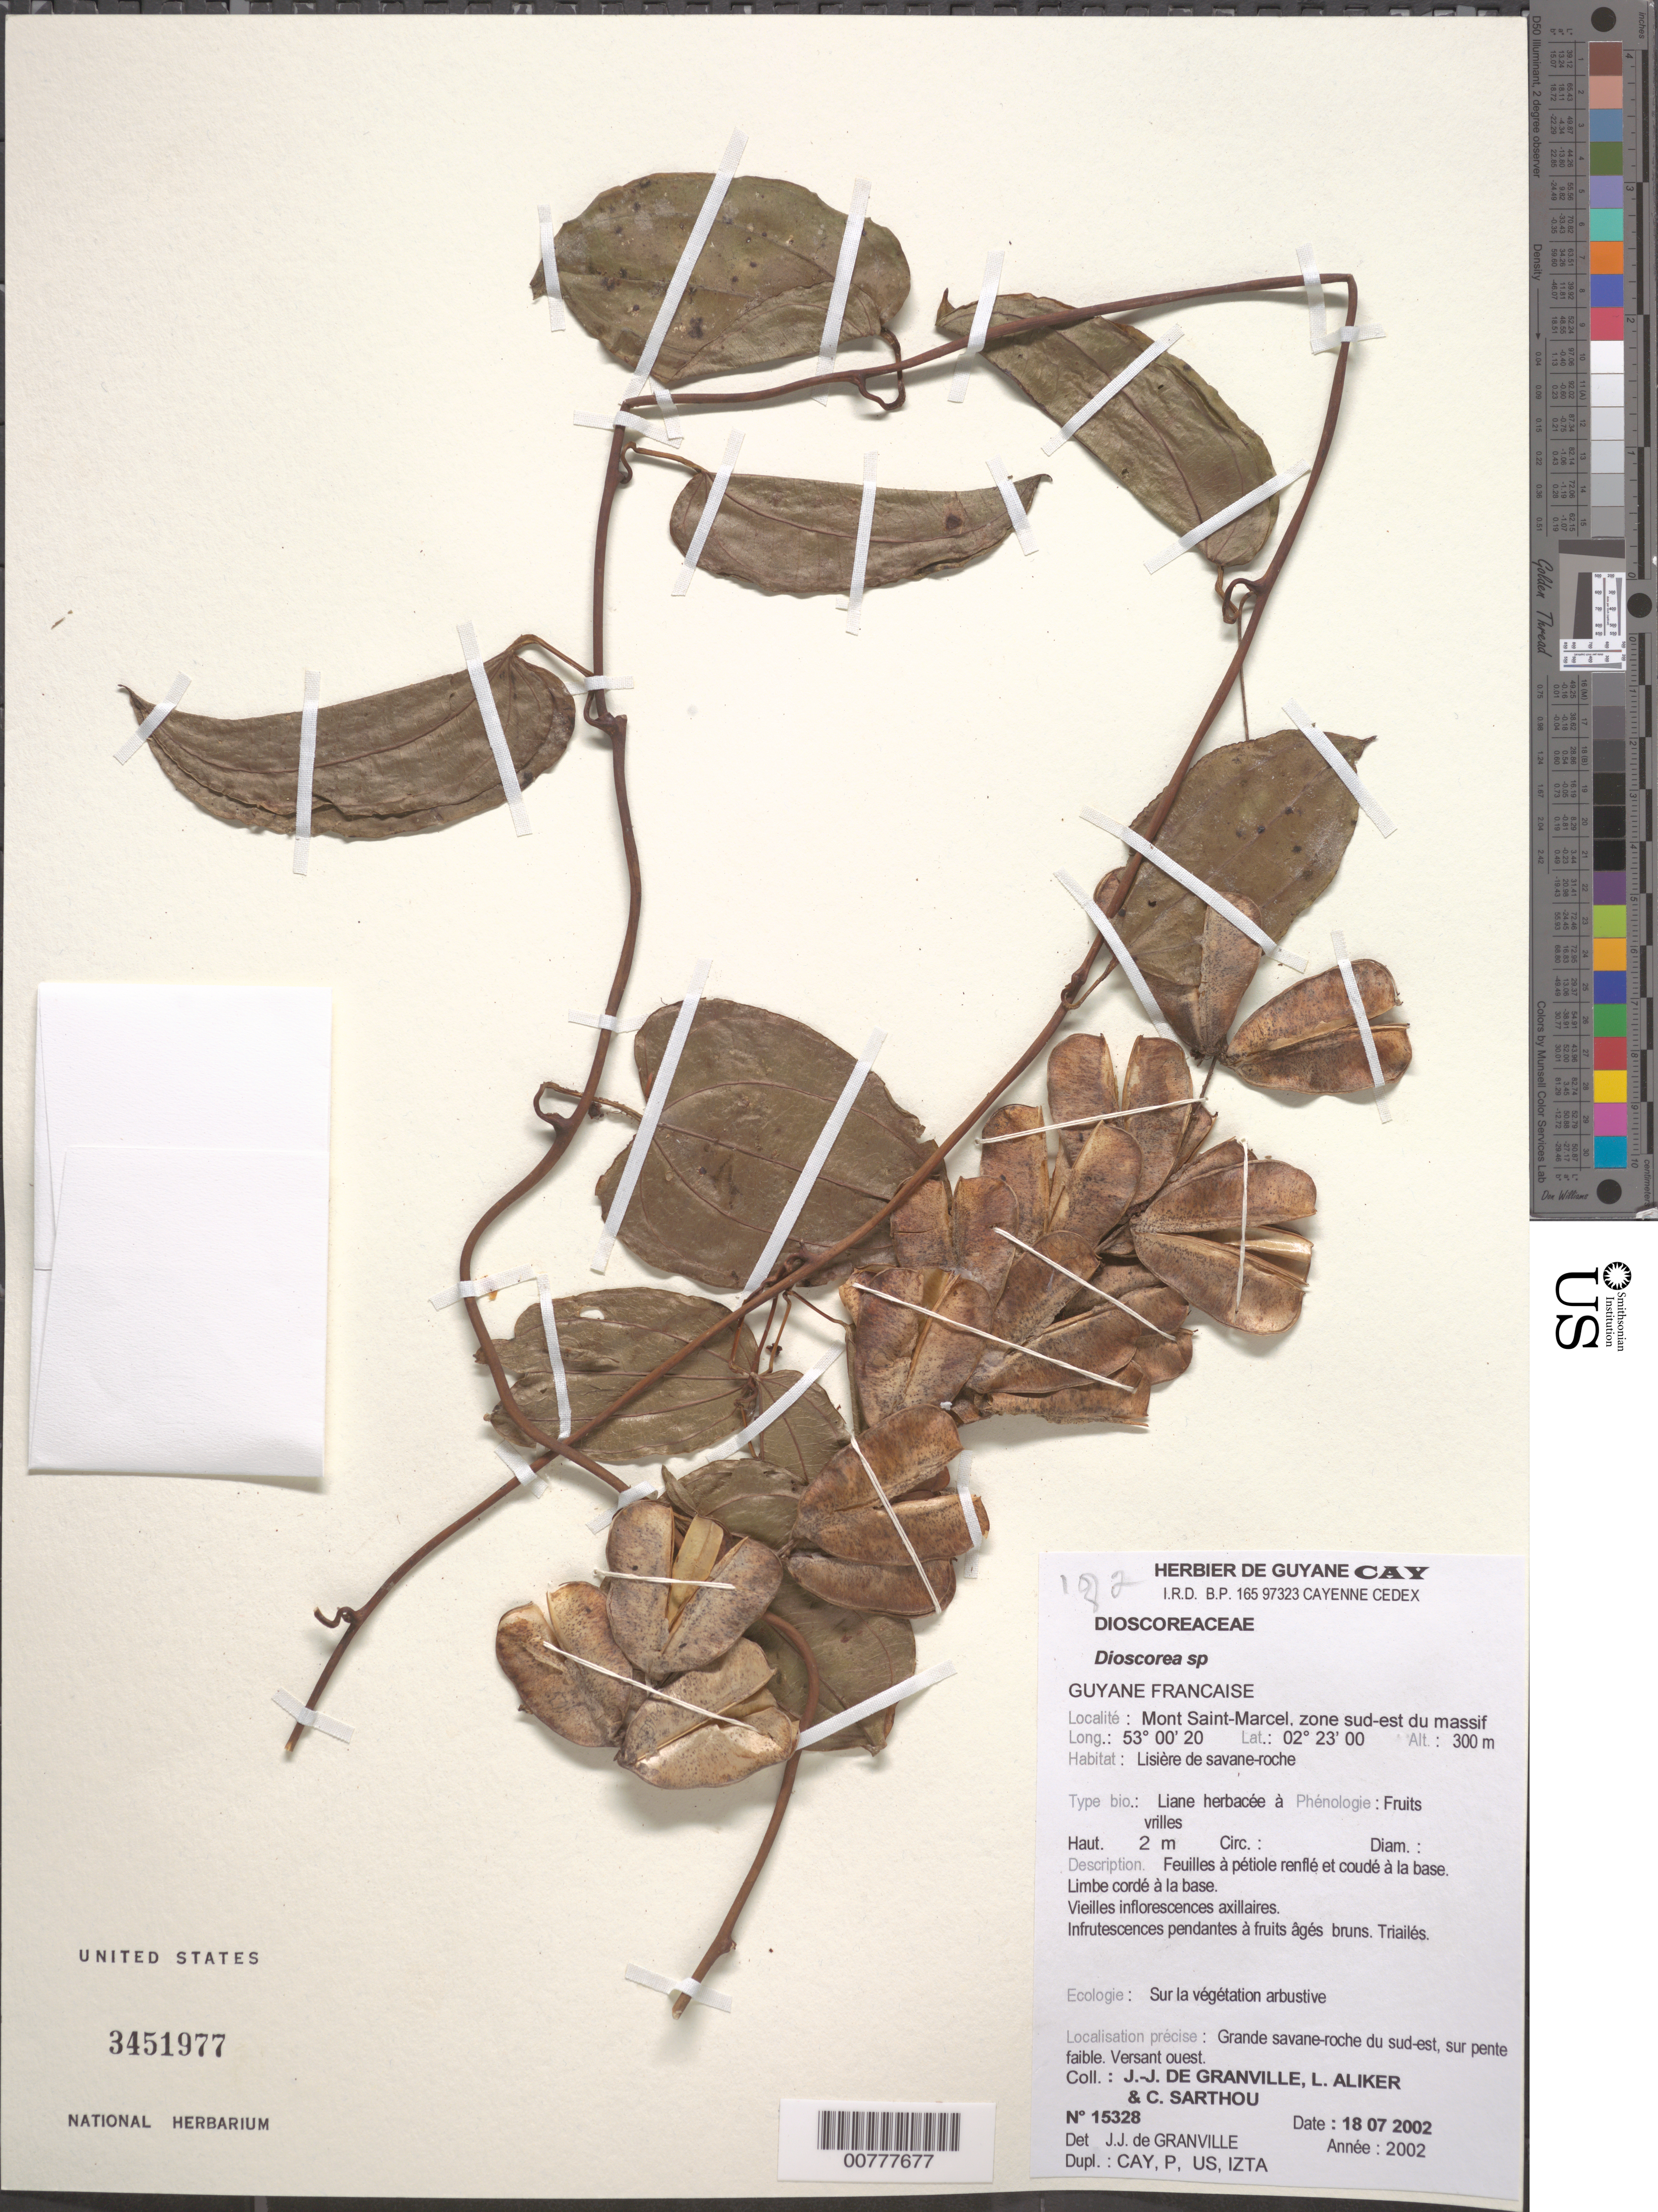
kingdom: Plantae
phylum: Tracheophyta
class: Liliopsida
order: Dioscoreales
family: Dioscoreaceae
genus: Dioscorea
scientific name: Dioscorea sp.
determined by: Granville, J. J. de, (CAY), Institut de Recherche pour le Developpement (IRD) (FRENCH GUIANA)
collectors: J.-J. de Granville, L. Aliker & C. Sarthou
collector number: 15328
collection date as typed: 18-Jul-02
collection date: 2002-07-18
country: French Guiana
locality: Mont Saint-Marcel, zone Sud-Est du massif, Bassin de l'Yaloupi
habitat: Lisière de savane roche, sur la vegetation arbustive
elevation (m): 300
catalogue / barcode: US 3451977